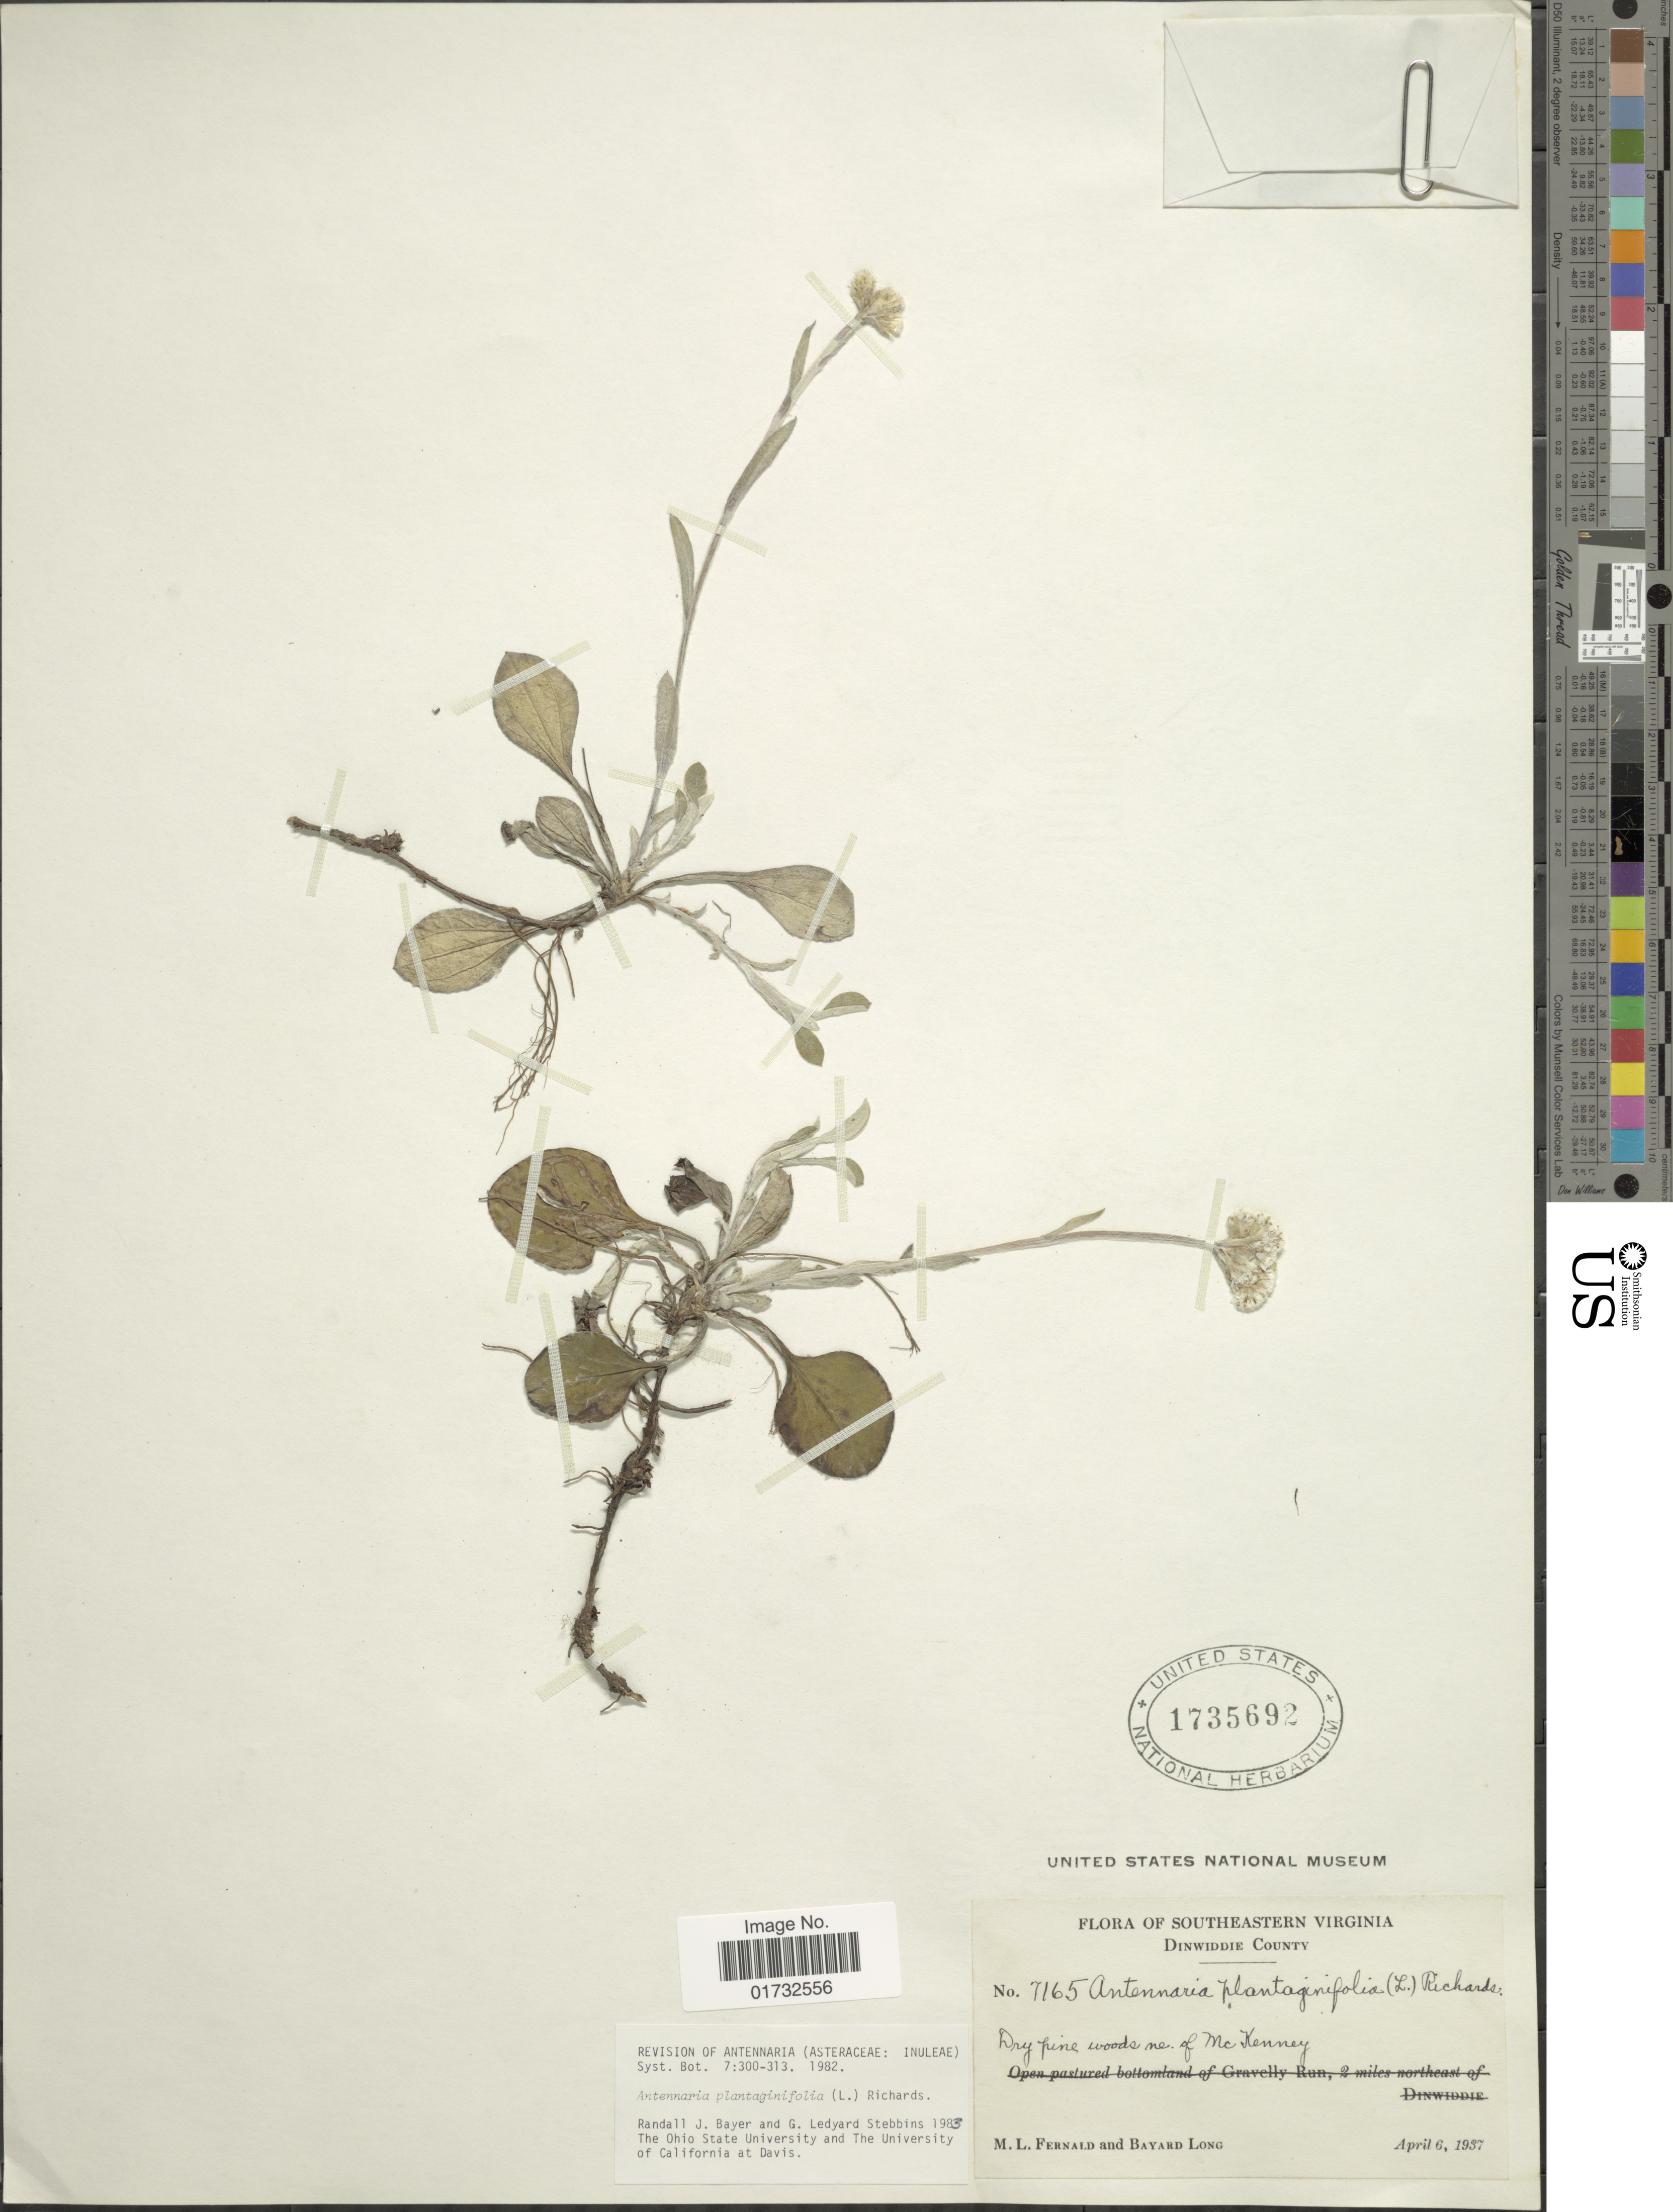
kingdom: Plantae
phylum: Tracheophyta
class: Magnoliopsida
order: Asterales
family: Asteraceae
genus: Antennaria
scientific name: Antennaria plantaginifolia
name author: (L.) Richardson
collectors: M. L. Fernald & B. Long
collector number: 7165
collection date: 1937-04-06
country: United States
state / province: Virginia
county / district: Dinwiddie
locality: Southeastern Virginia. Dinwiddie County. ne. of McKenney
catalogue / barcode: US 1735692